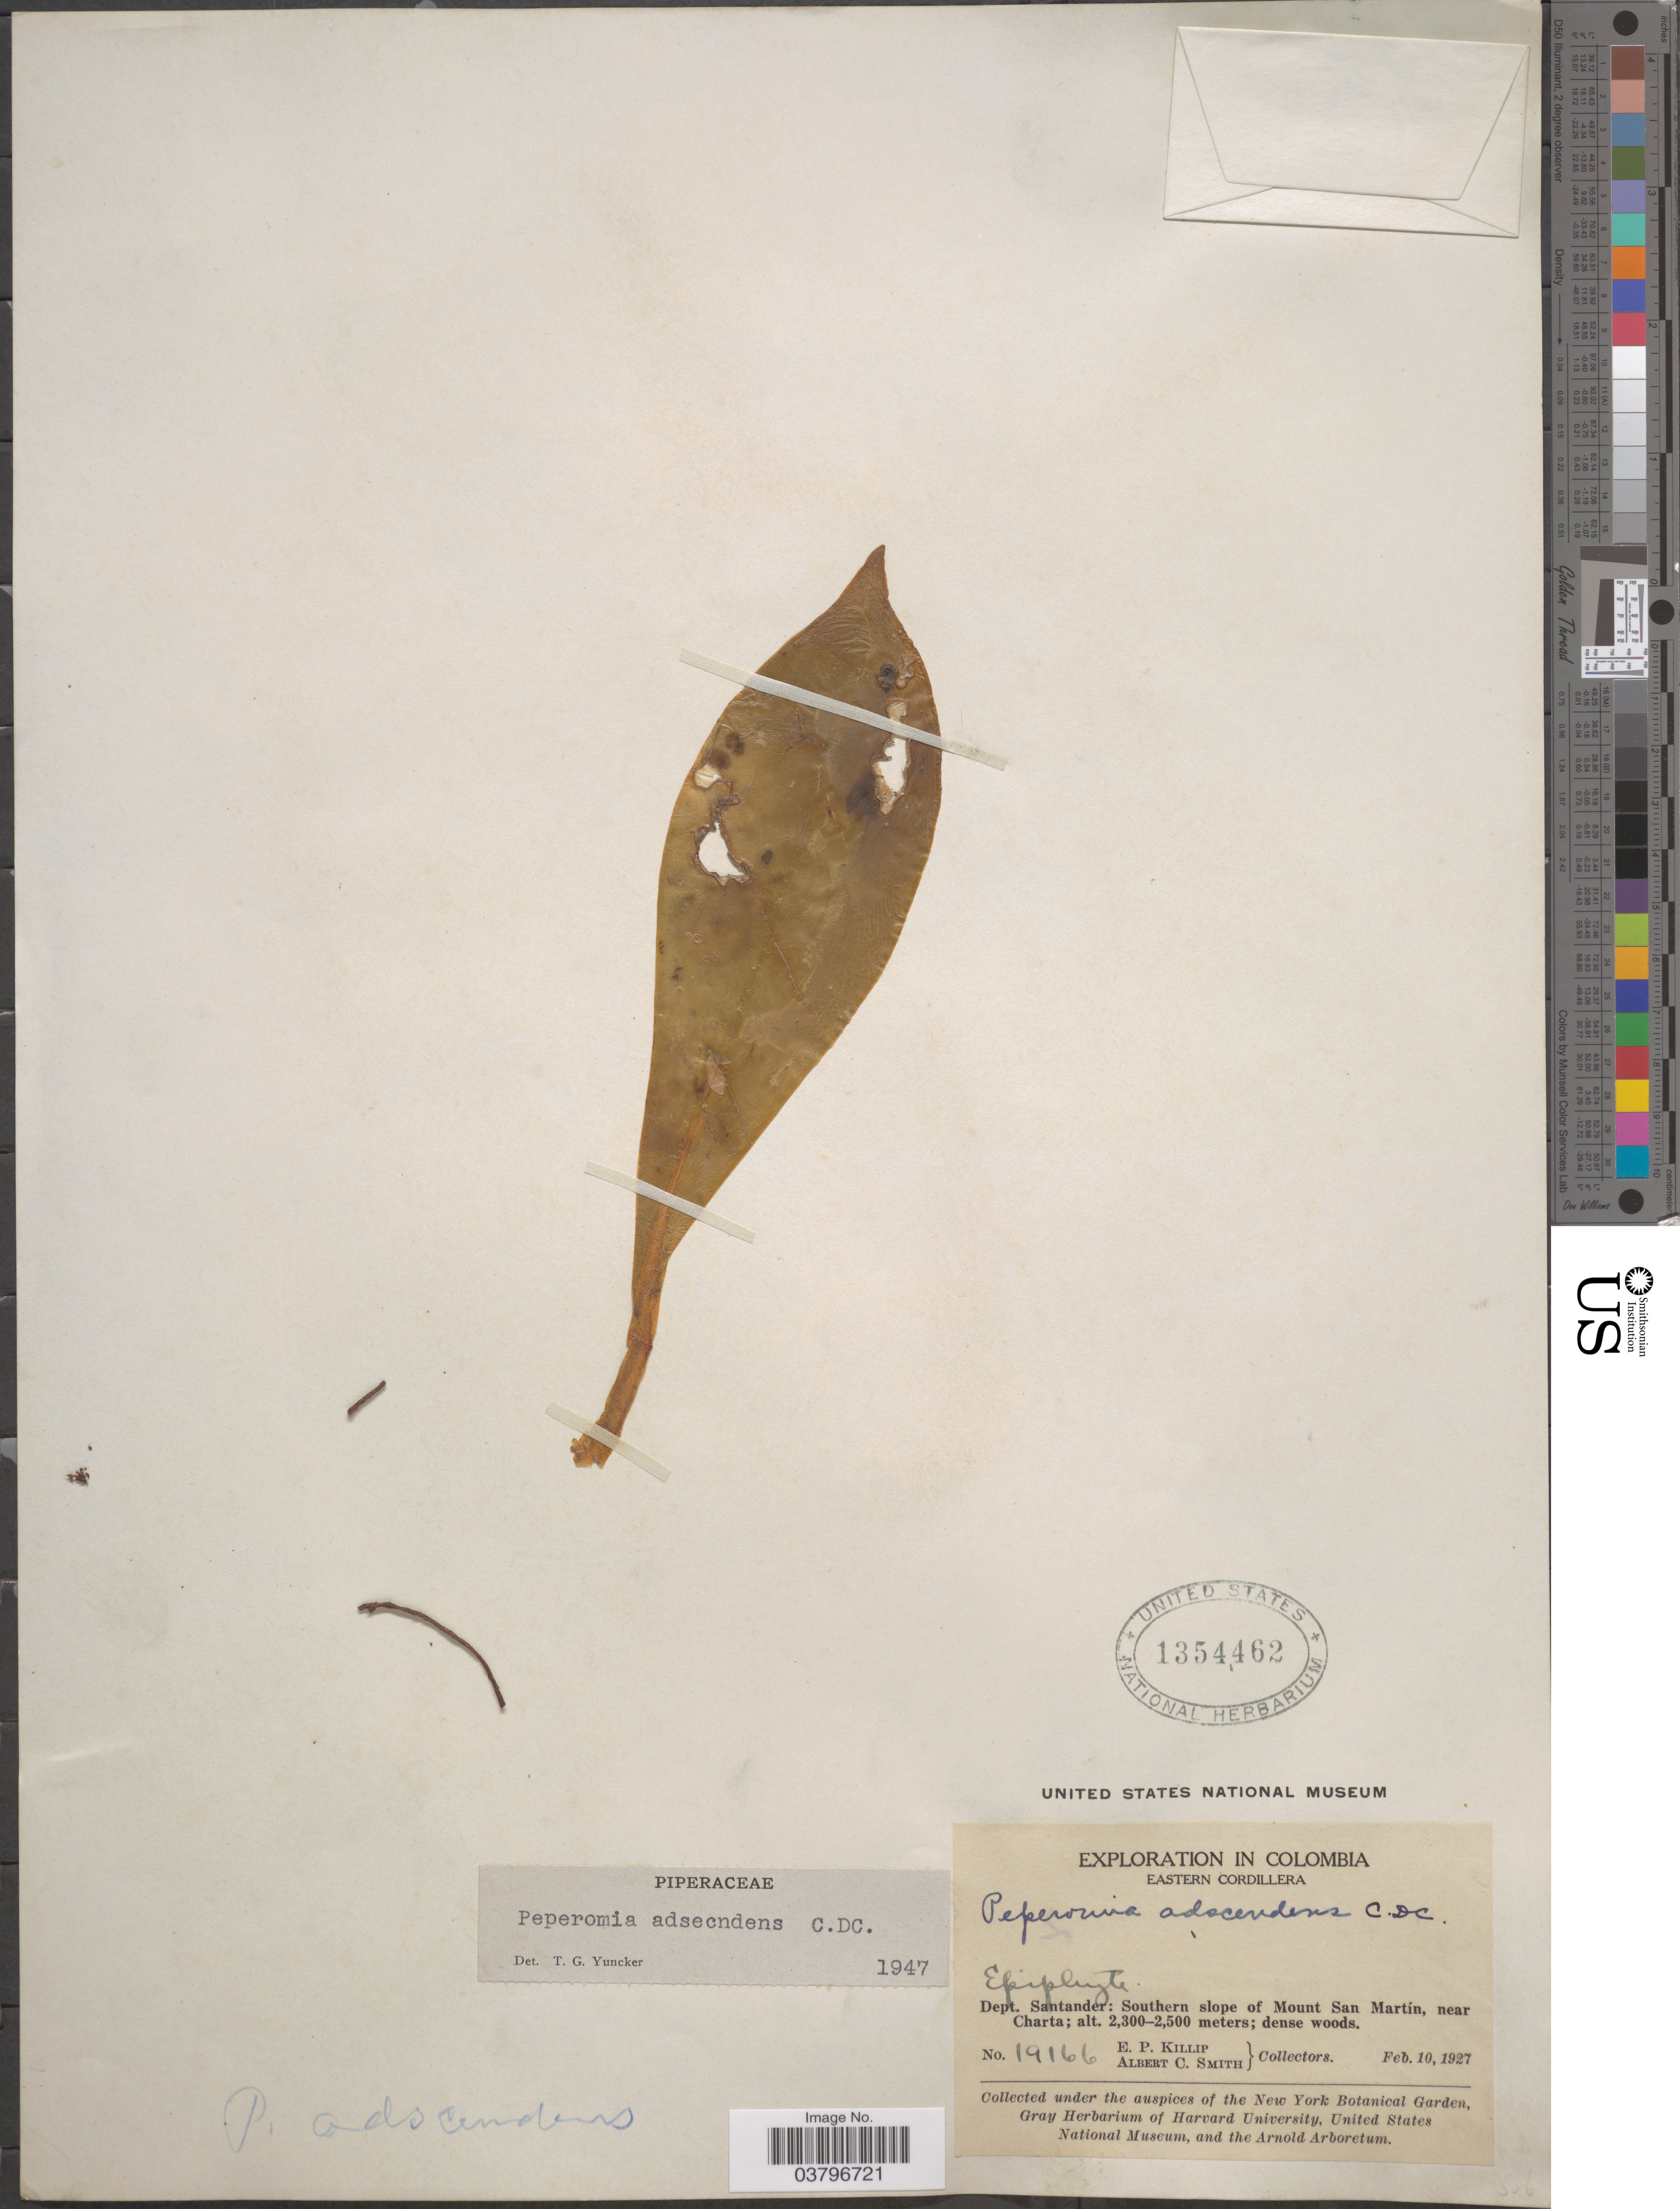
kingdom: Plantae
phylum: Tracheophyta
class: Magnoliopsida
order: Piperales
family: Piperaceae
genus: Peperomia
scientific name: Peperomia adscendens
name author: C. DC.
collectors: E. P. Killip & A. C. Smith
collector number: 19166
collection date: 1927-02-10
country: Colombia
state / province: Santander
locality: Eastern Cordillera. Dept. Santander: Southern slope of Mount San Martín, near Charta.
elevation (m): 2300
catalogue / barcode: US 1354462